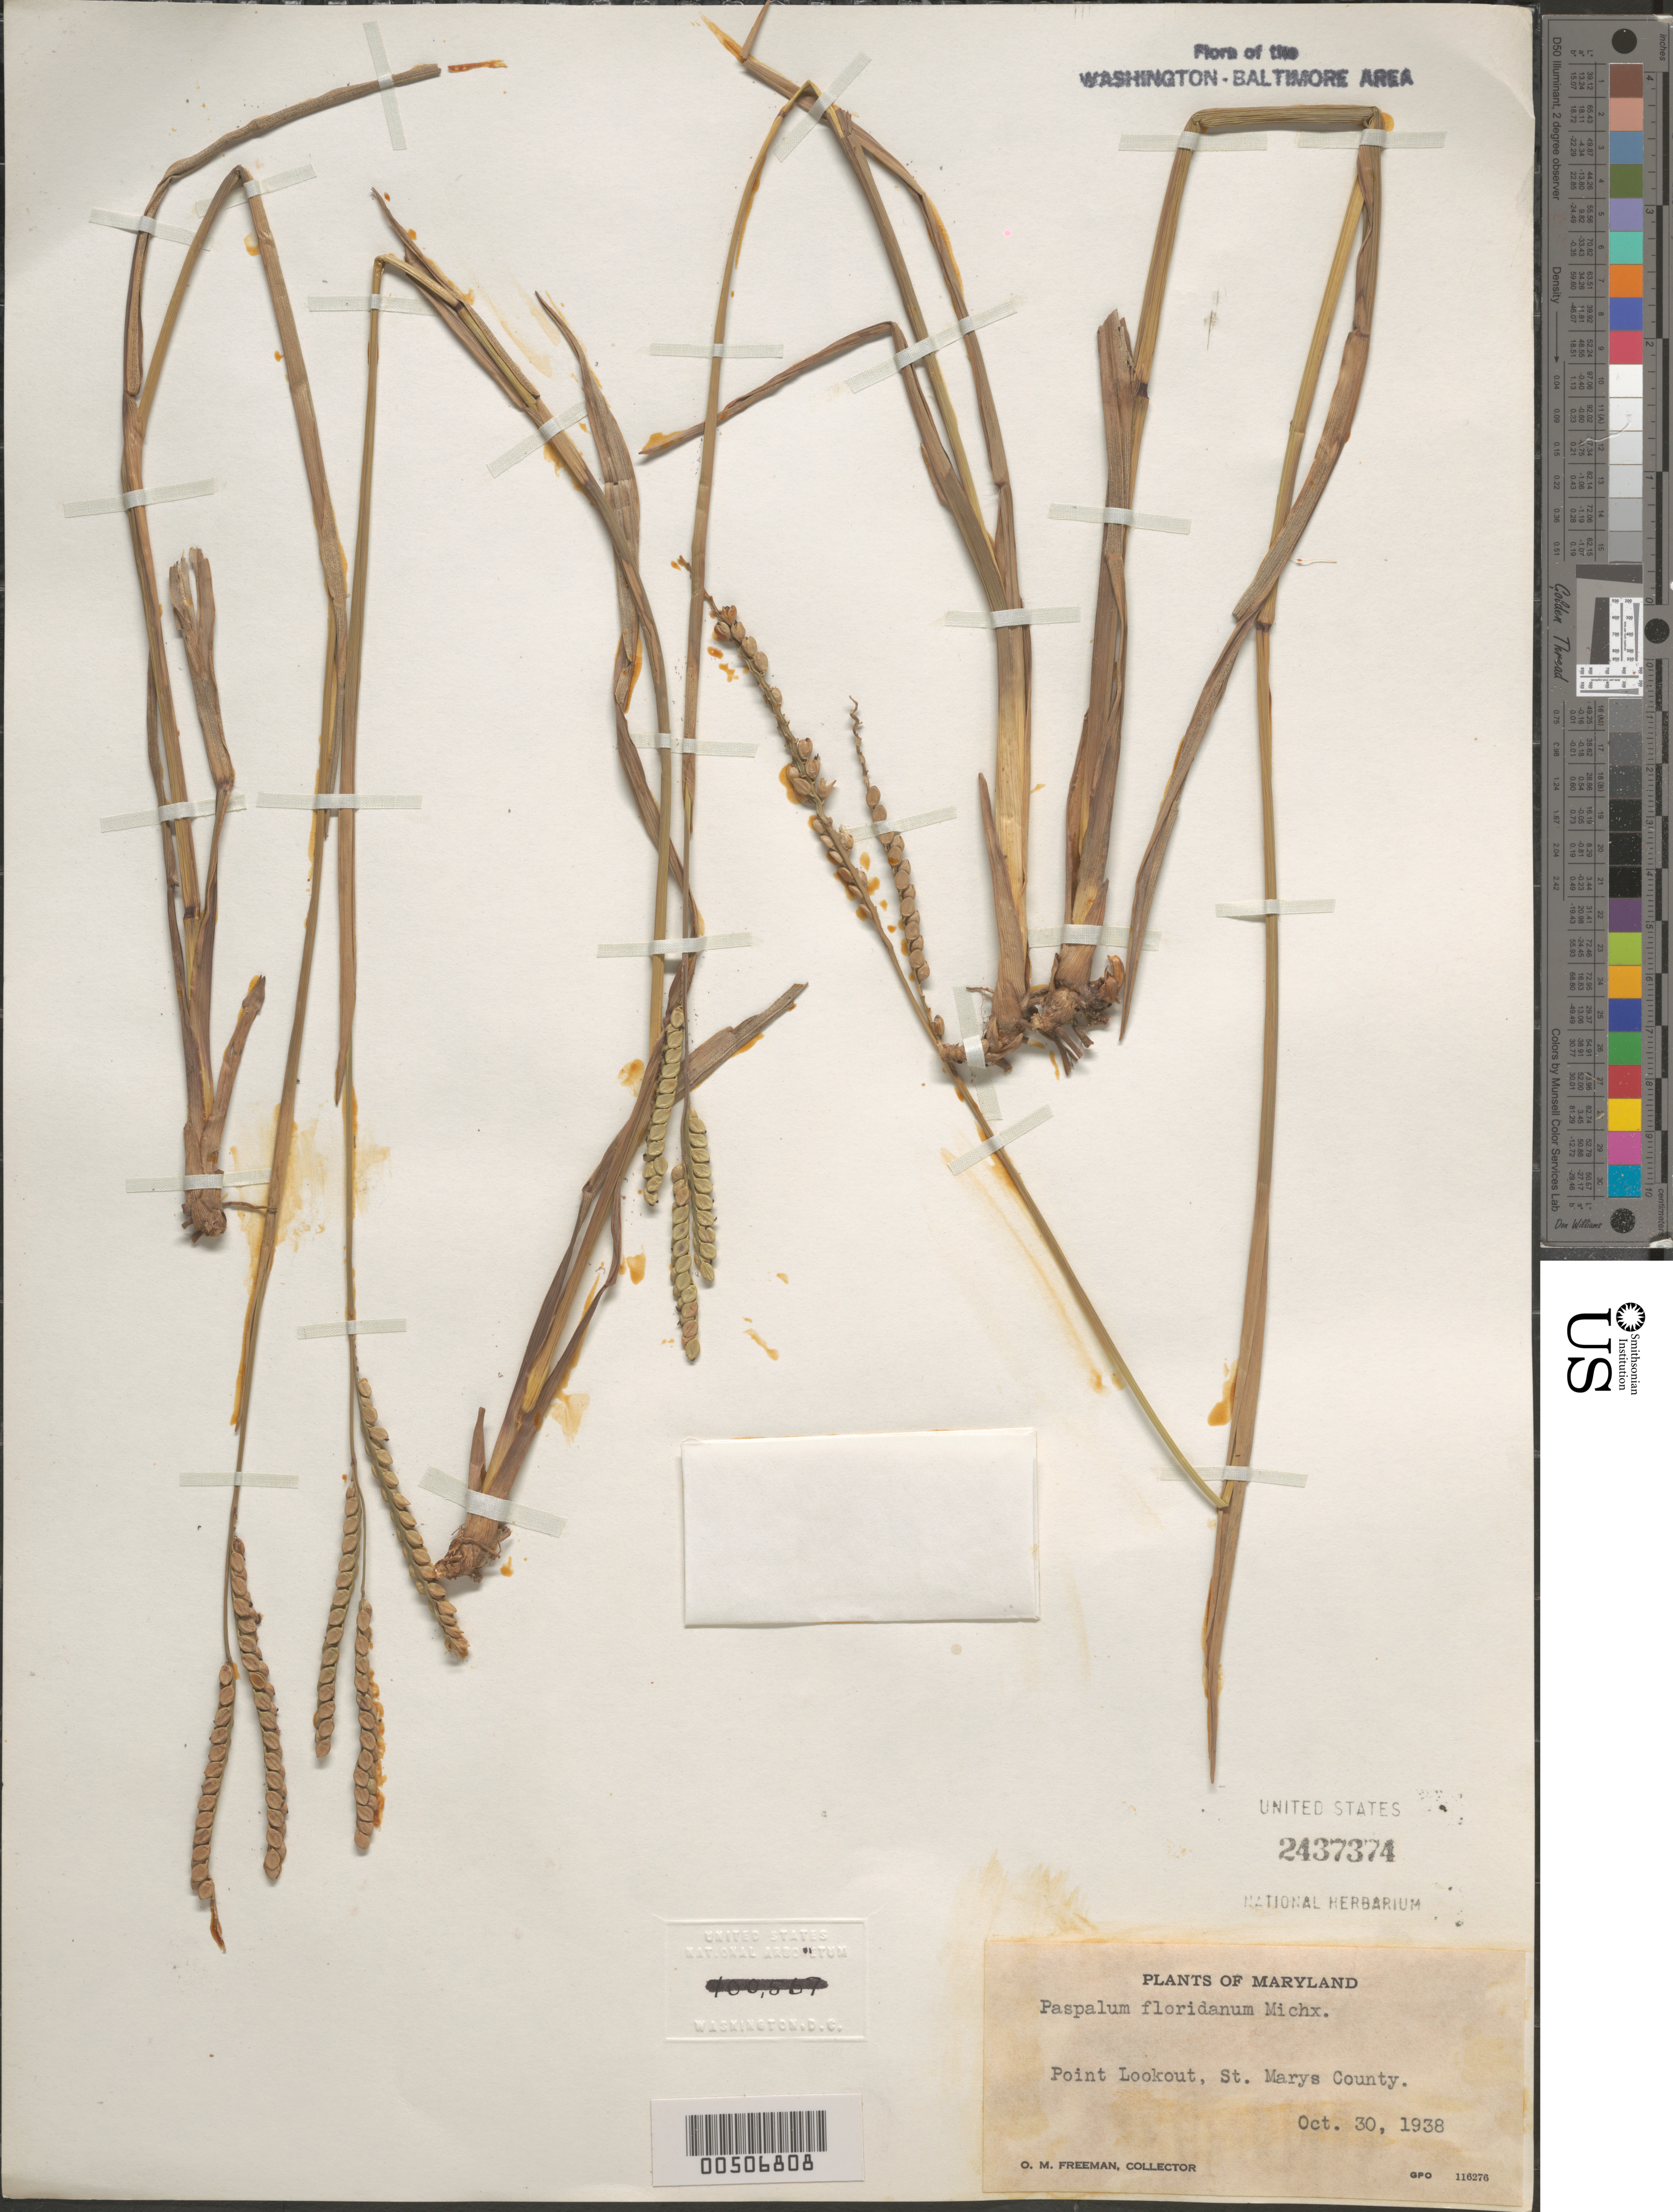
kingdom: Plantae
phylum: Tracheophyta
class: Liliopsida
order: Poales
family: Poaceae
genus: Paspalum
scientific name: Paspalum floridanum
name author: Michx.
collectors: O. Freeman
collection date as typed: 30 Oct 1938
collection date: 1938-10-30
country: United States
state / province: Maryland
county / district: St. Mary's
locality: Point Lookout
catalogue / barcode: US 2437374